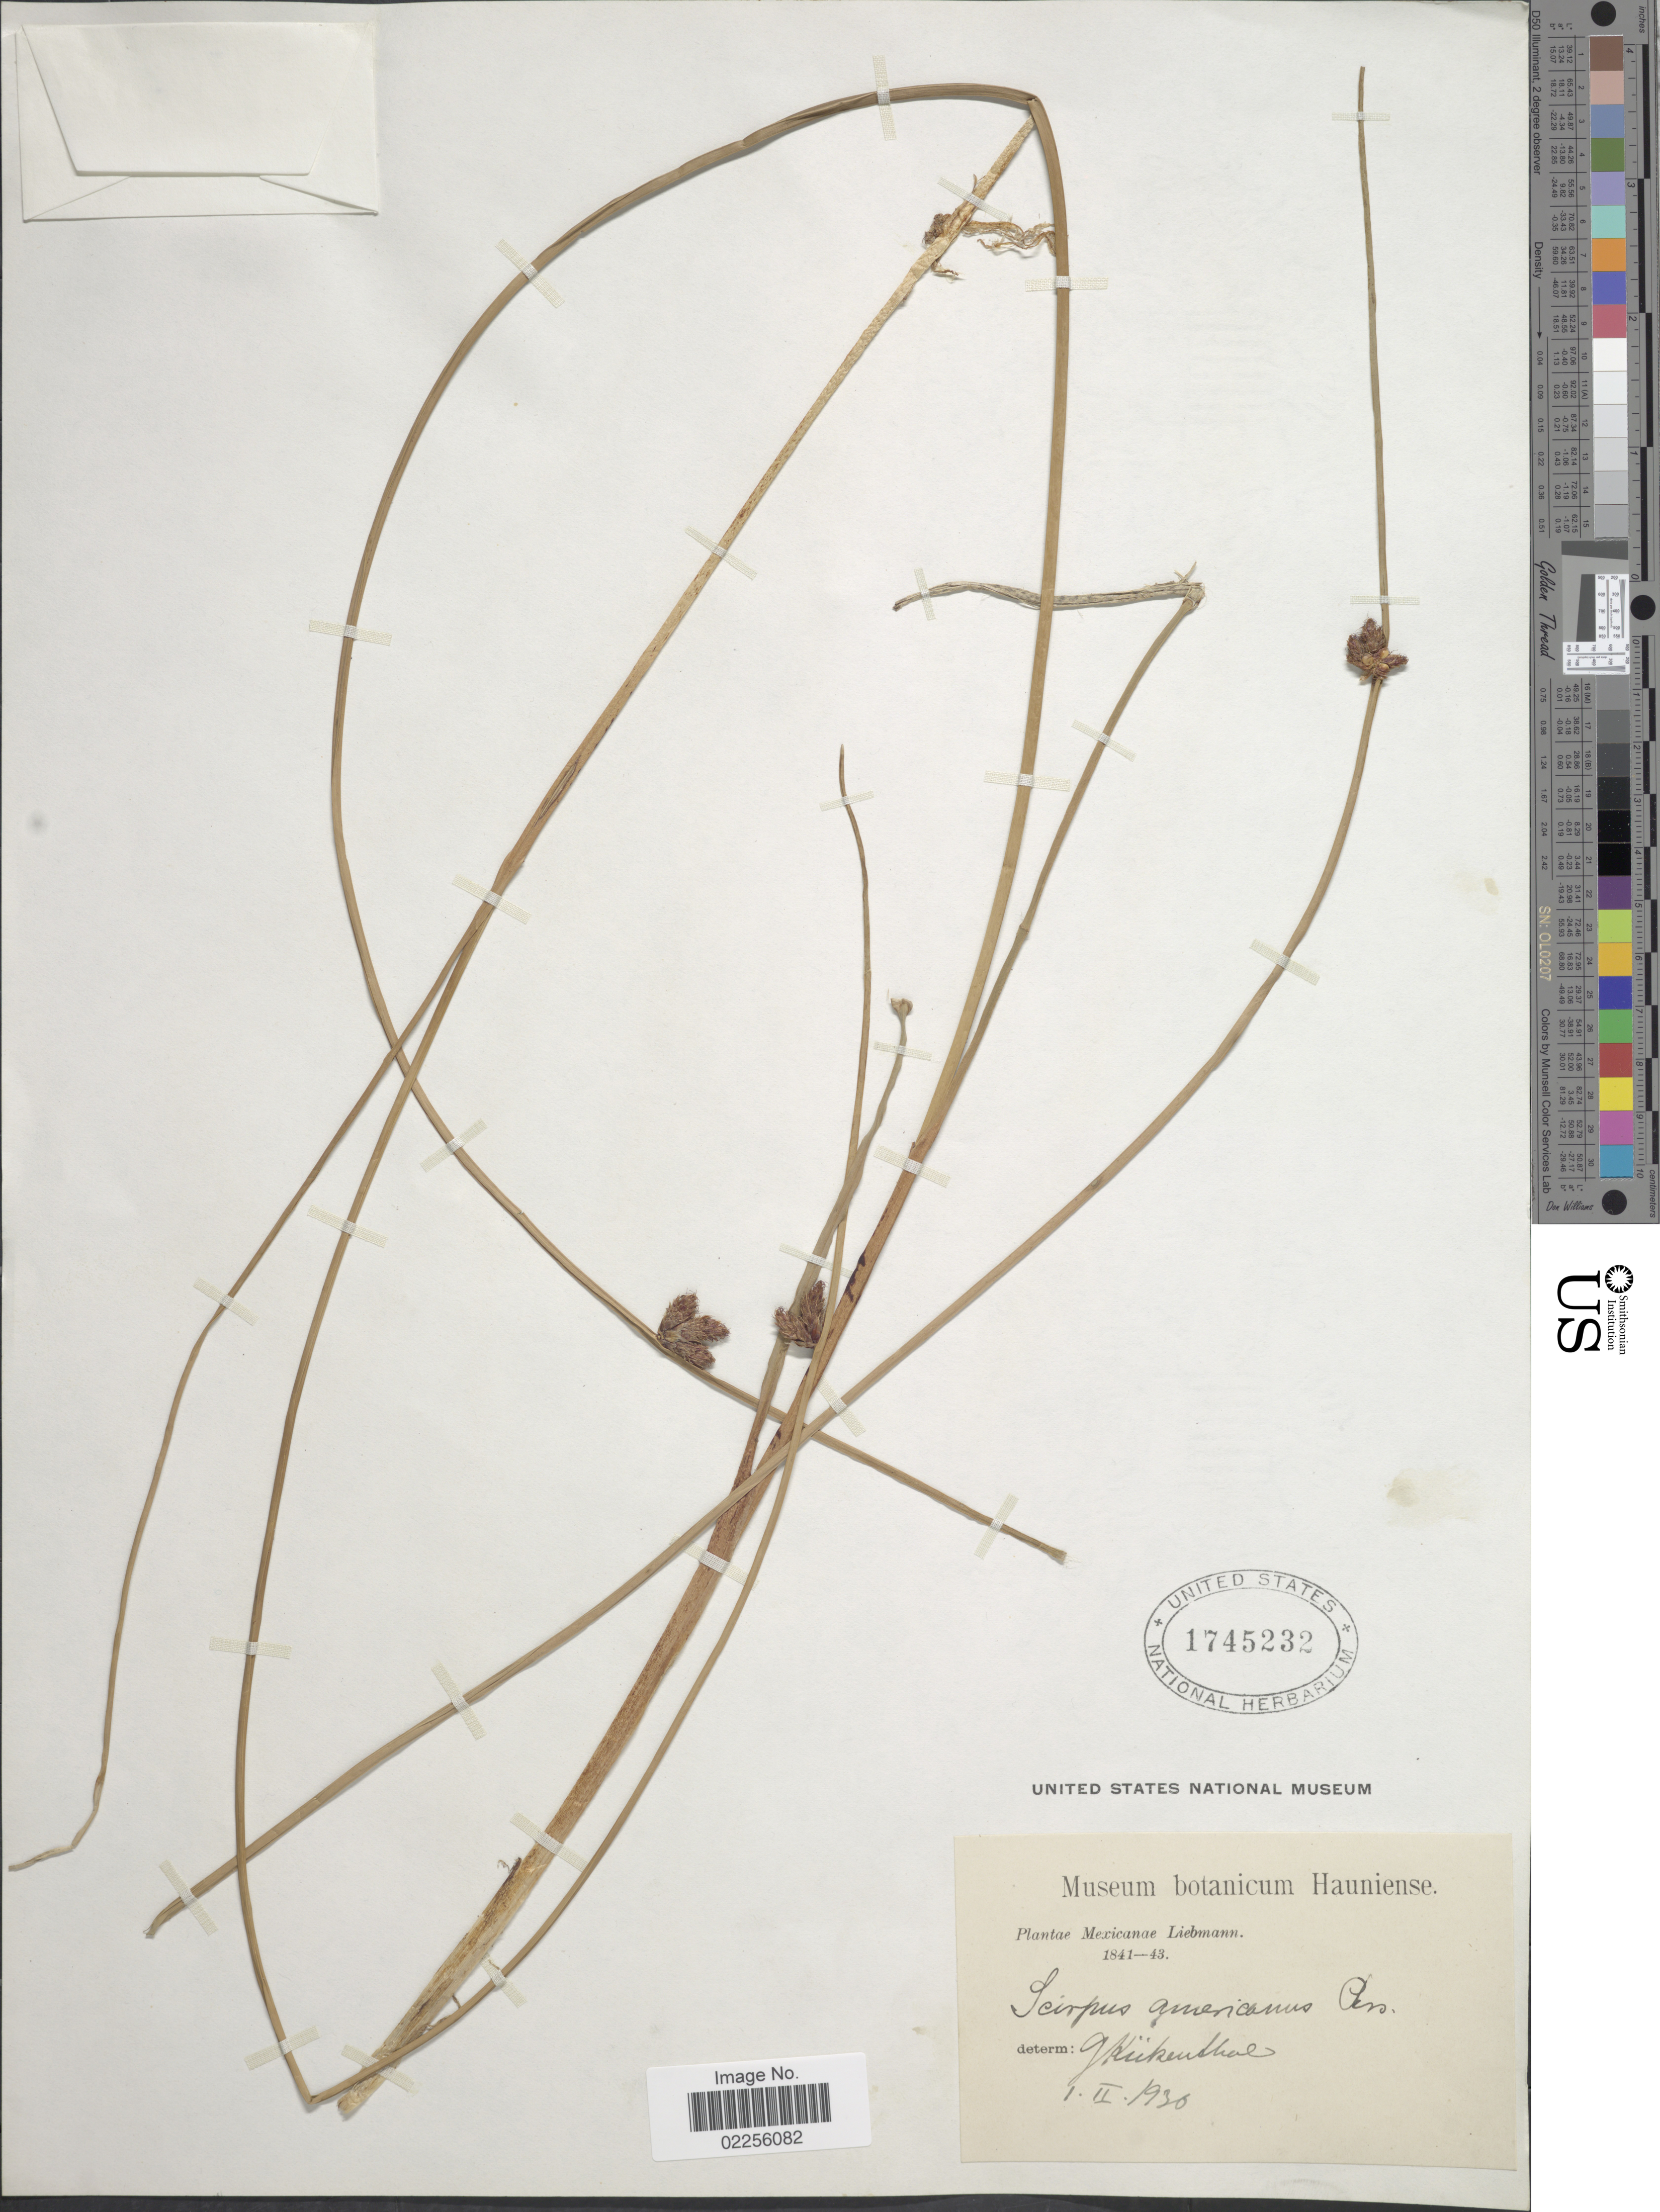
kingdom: Plantae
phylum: Tracheophyta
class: Liliopsida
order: Poales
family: Cyperaceae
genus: Schoenoplectus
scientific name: Schoenoplectus pungens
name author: (Vahl) Palla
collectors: Liebmann, --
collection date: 1841/1843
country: Mexico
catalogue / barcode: US 1745232